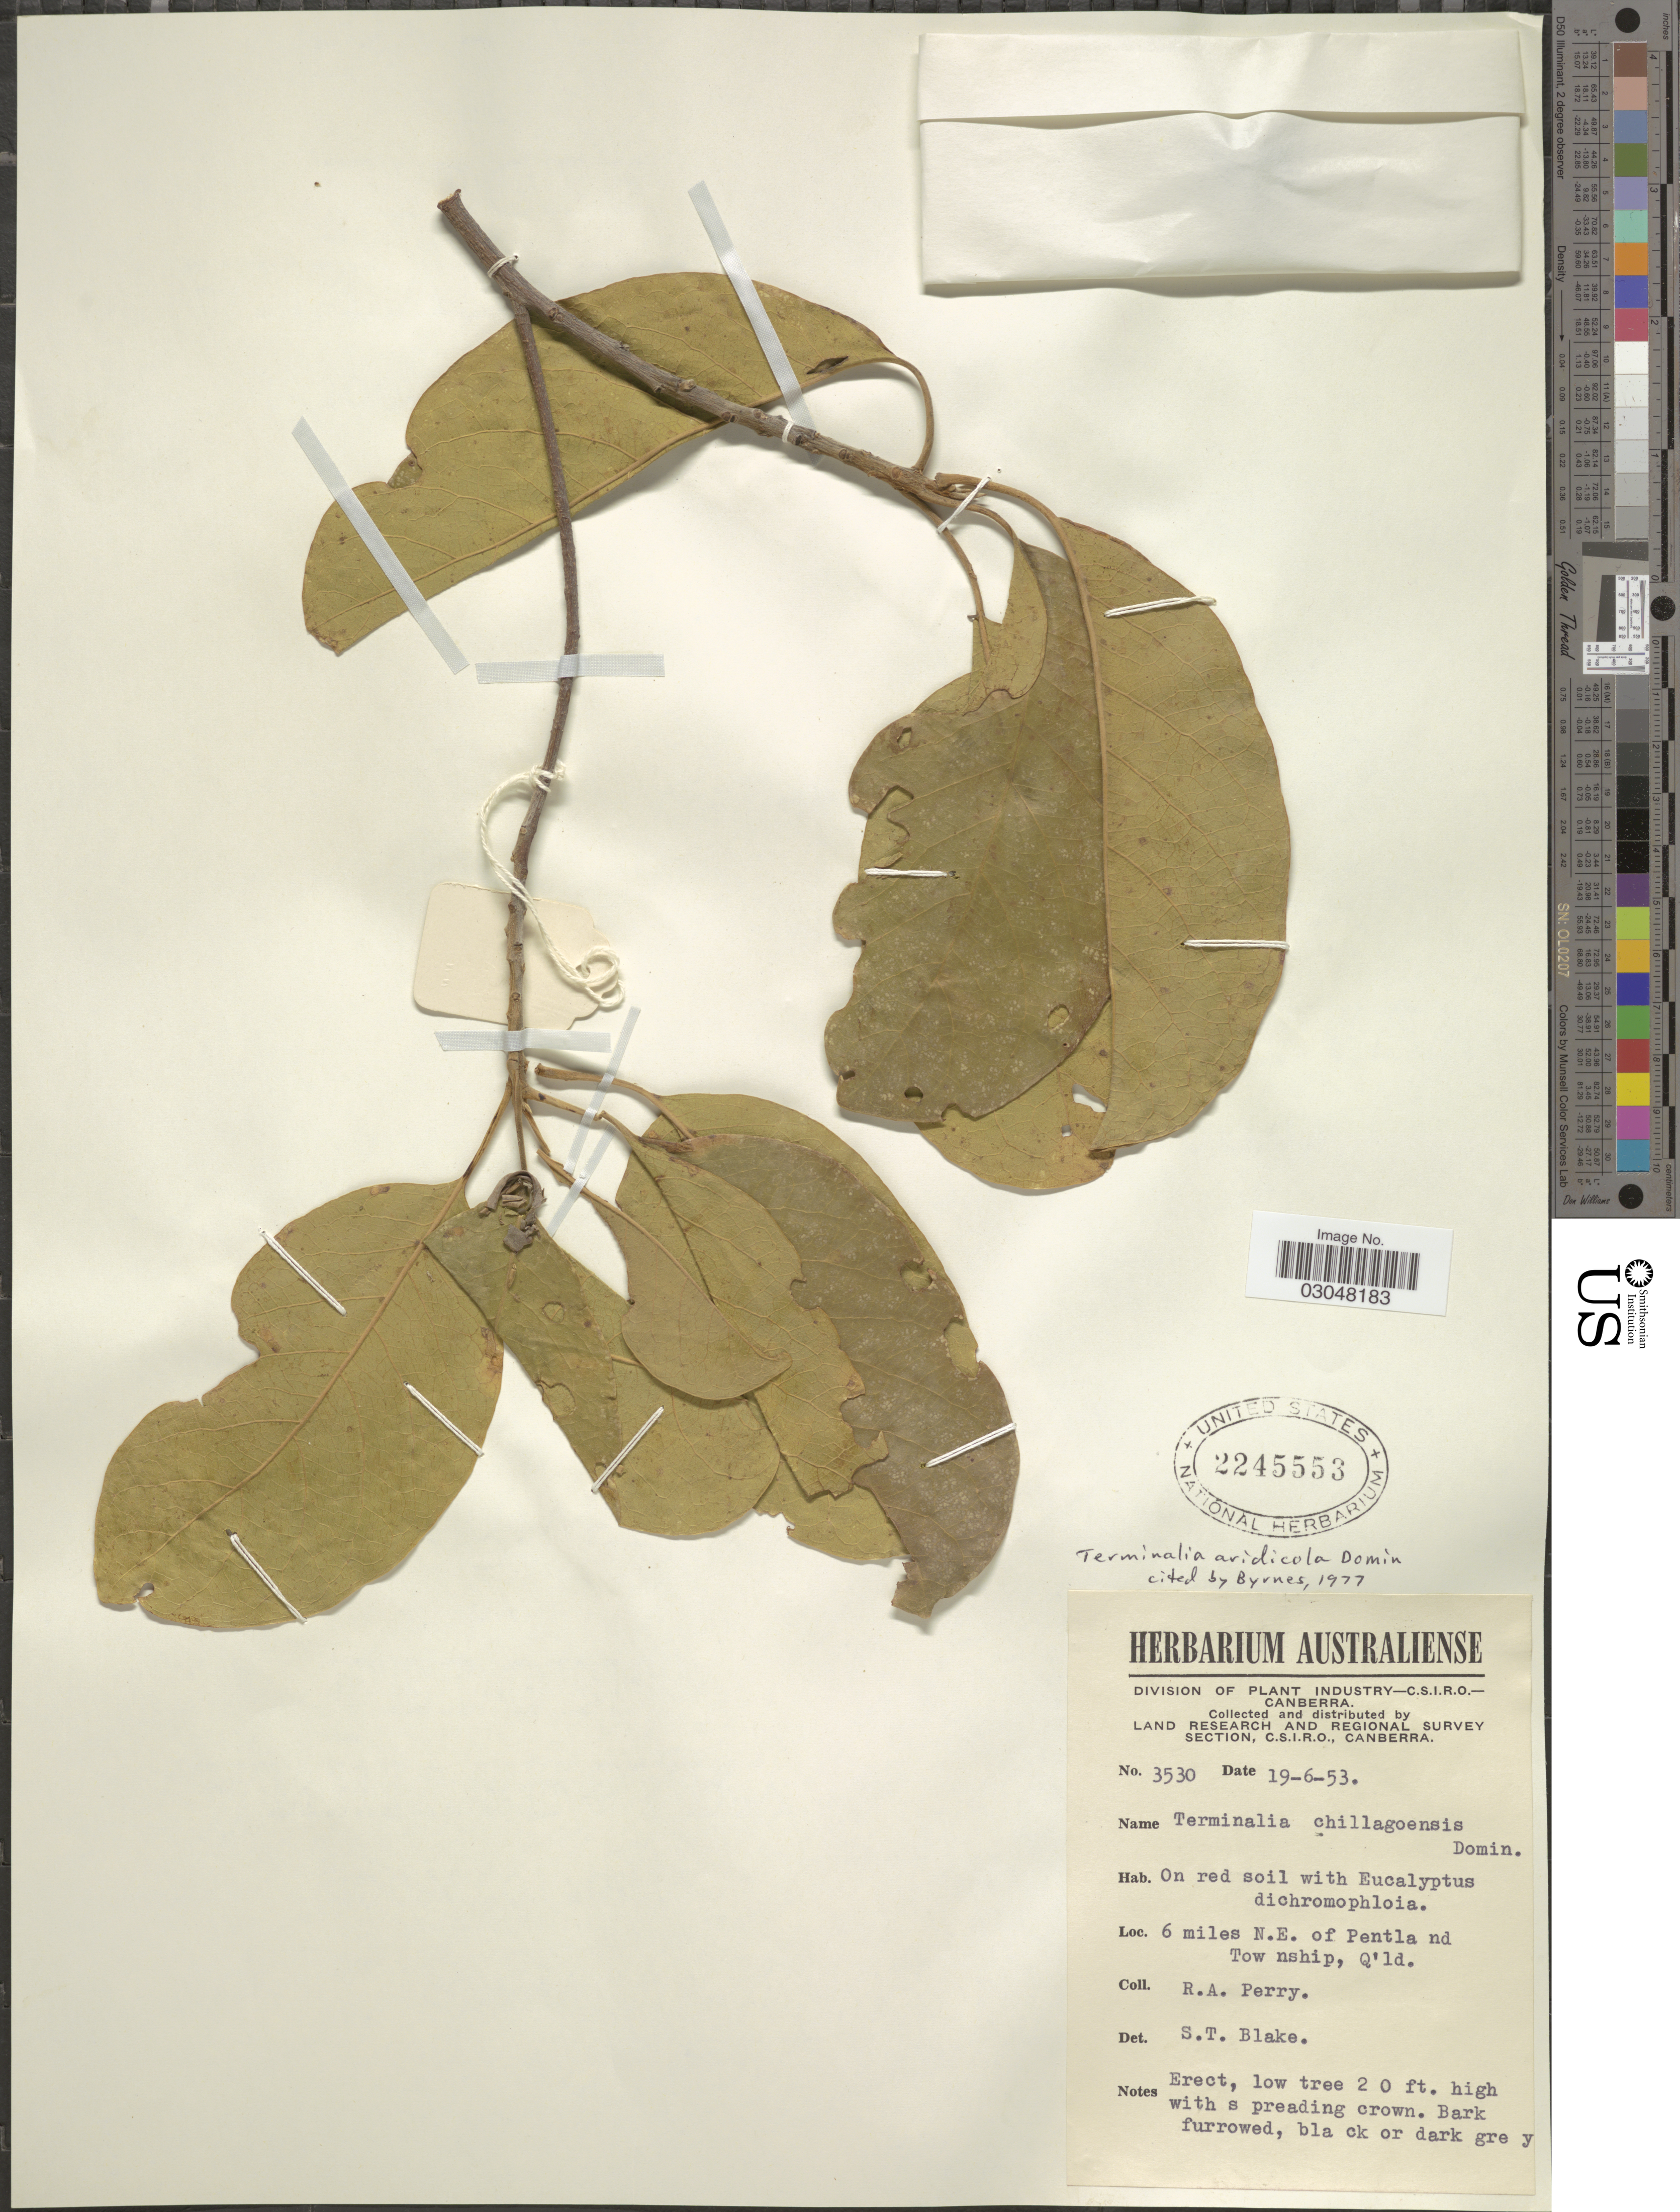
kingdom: Plantae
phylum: Tracheophyta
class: Magnoliopsida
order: Myrtales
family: Combretaceae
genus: Terminalia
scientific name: Terminalia aridicola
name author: Domin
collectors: Perry, R. A.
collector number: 3530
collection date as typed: Transcribed d/m/y: 19/6/53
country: Australia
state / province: Queensland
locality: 6 miles N.E. of Pentla nd Tow nship, Q'ld.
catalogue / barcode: US 2245553